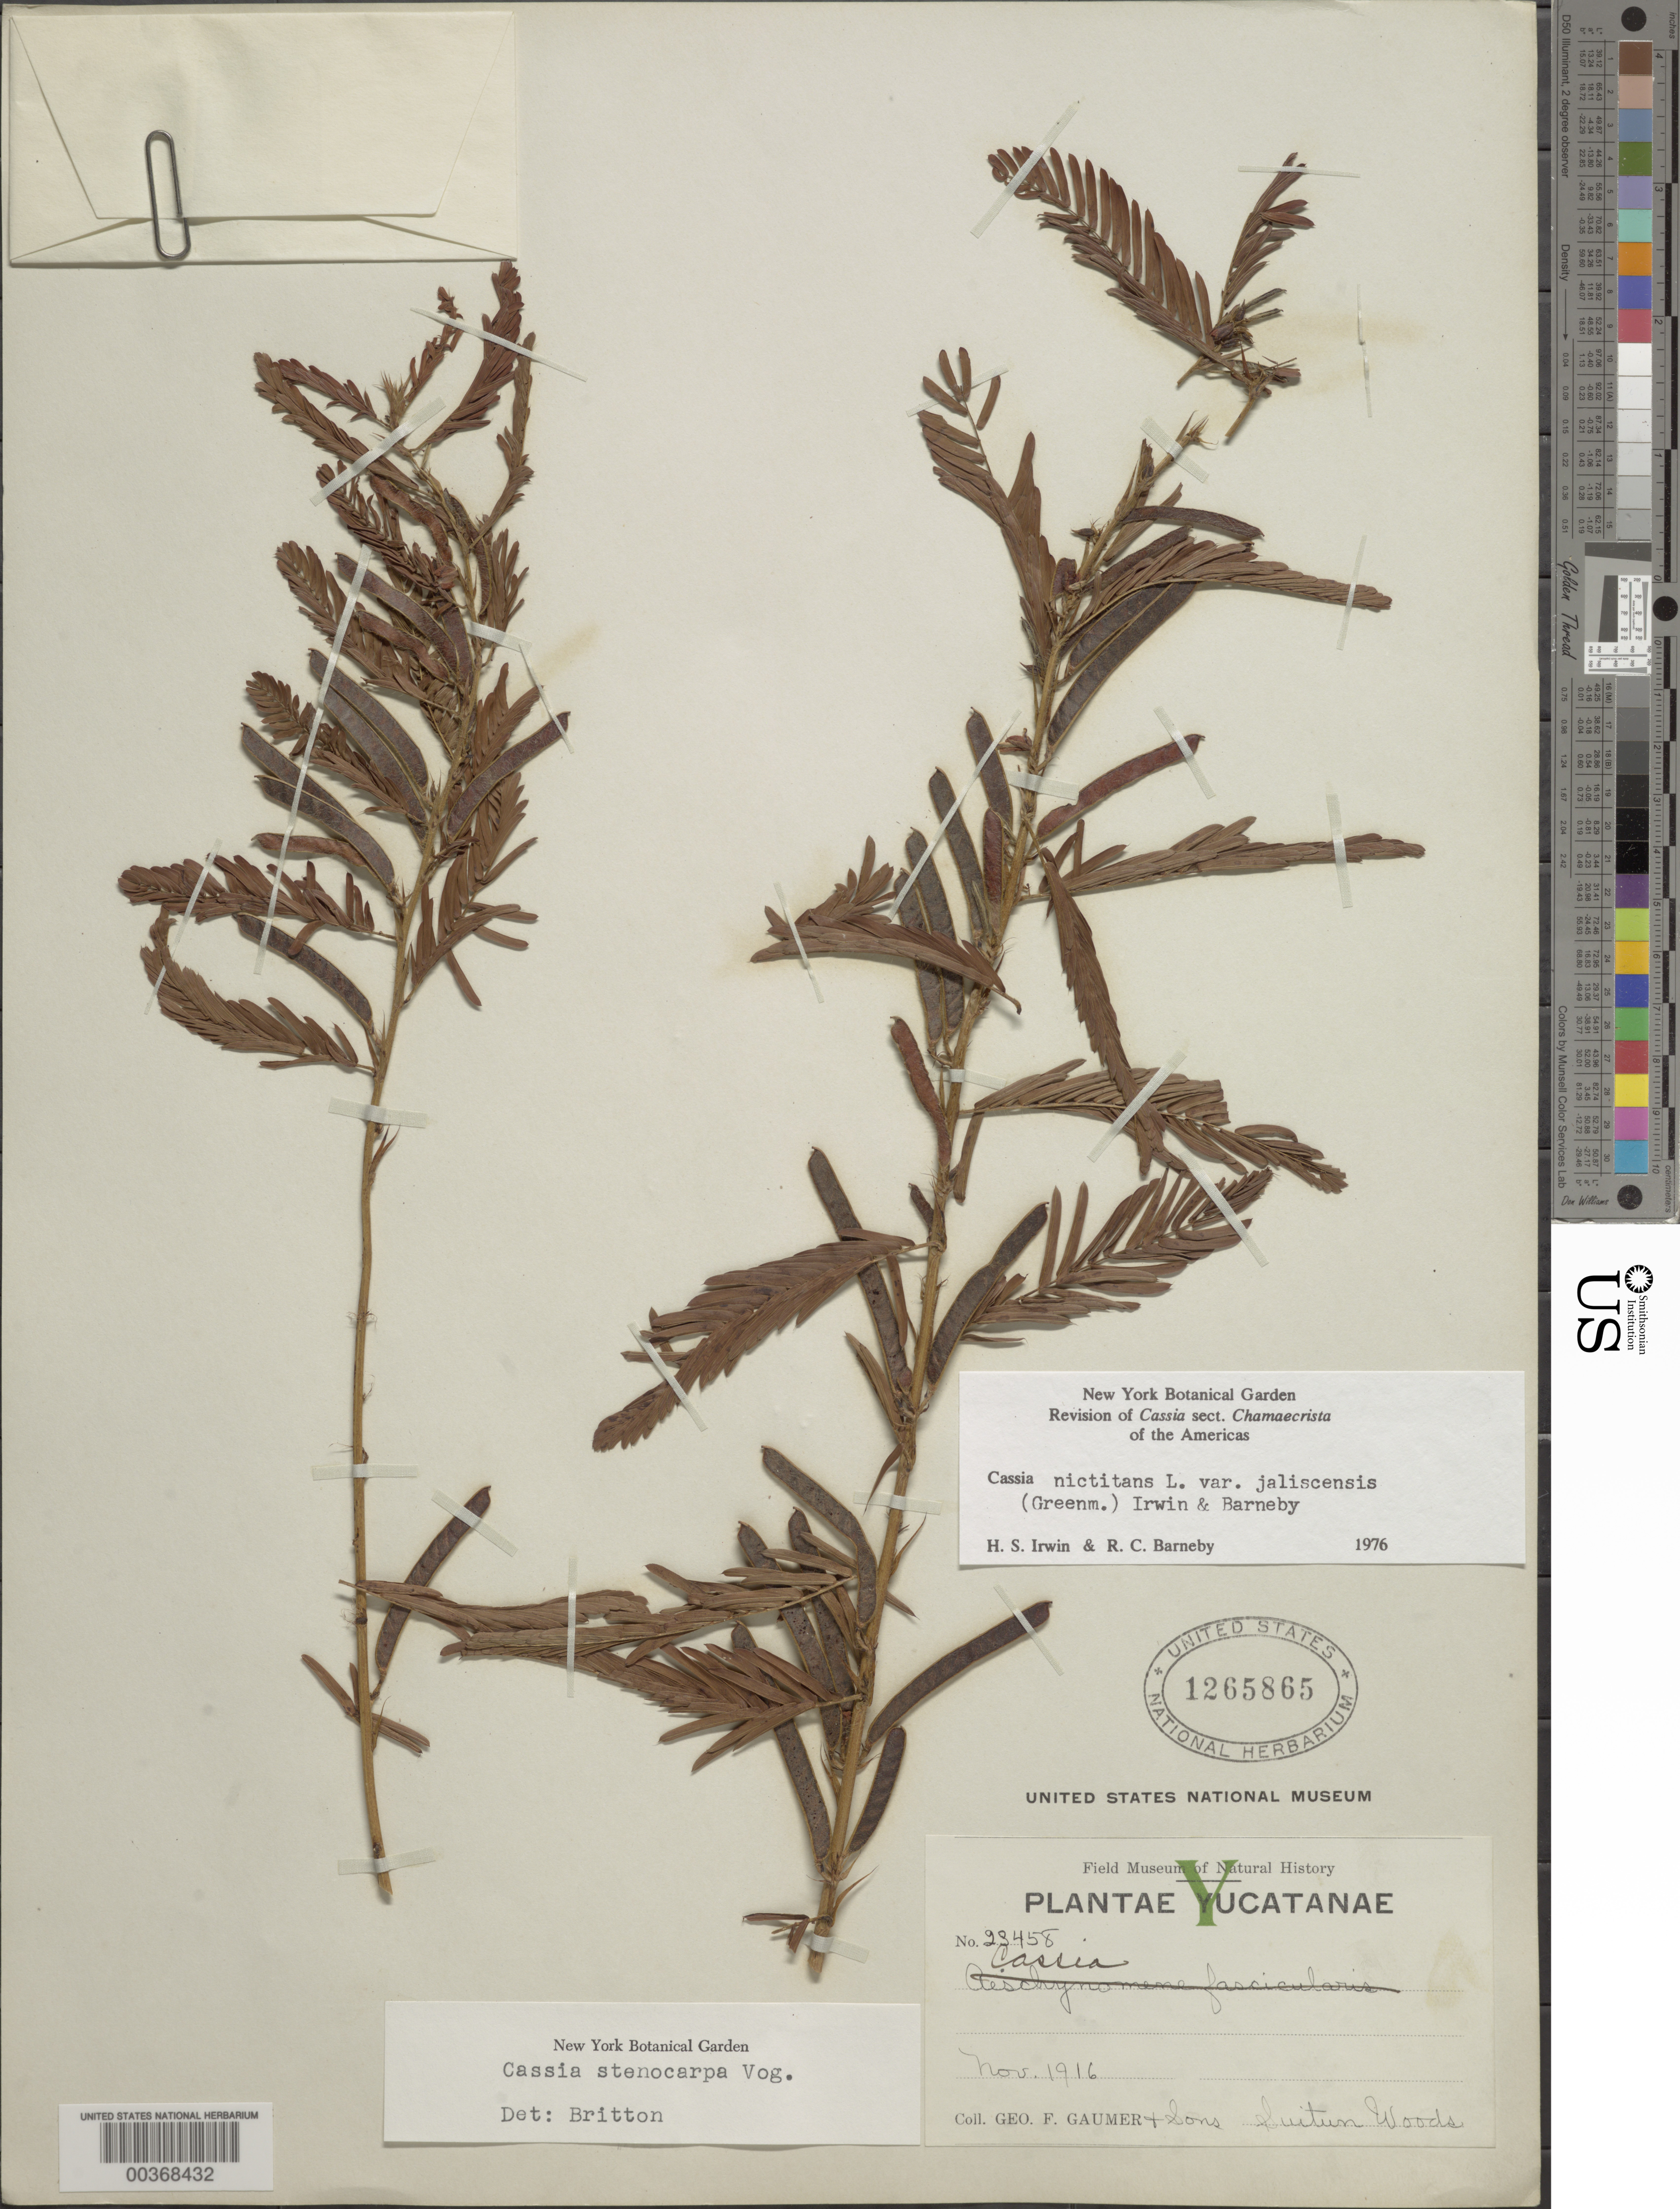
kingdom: Plantae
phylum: Tracheophyta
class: Magnoliopsida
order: Fabales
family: Fabaceae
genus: Chamaecrista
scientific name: Chamaecrista nictitans var. jaliscensis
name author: (Greenm.) H.S. Irwin & Barneby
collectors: G. F. Gaumer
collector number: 23458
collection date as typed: Nov 1916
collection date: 1916-11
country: Mexico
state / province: Yucatán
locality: Suitun woods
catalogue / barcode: US 1265865